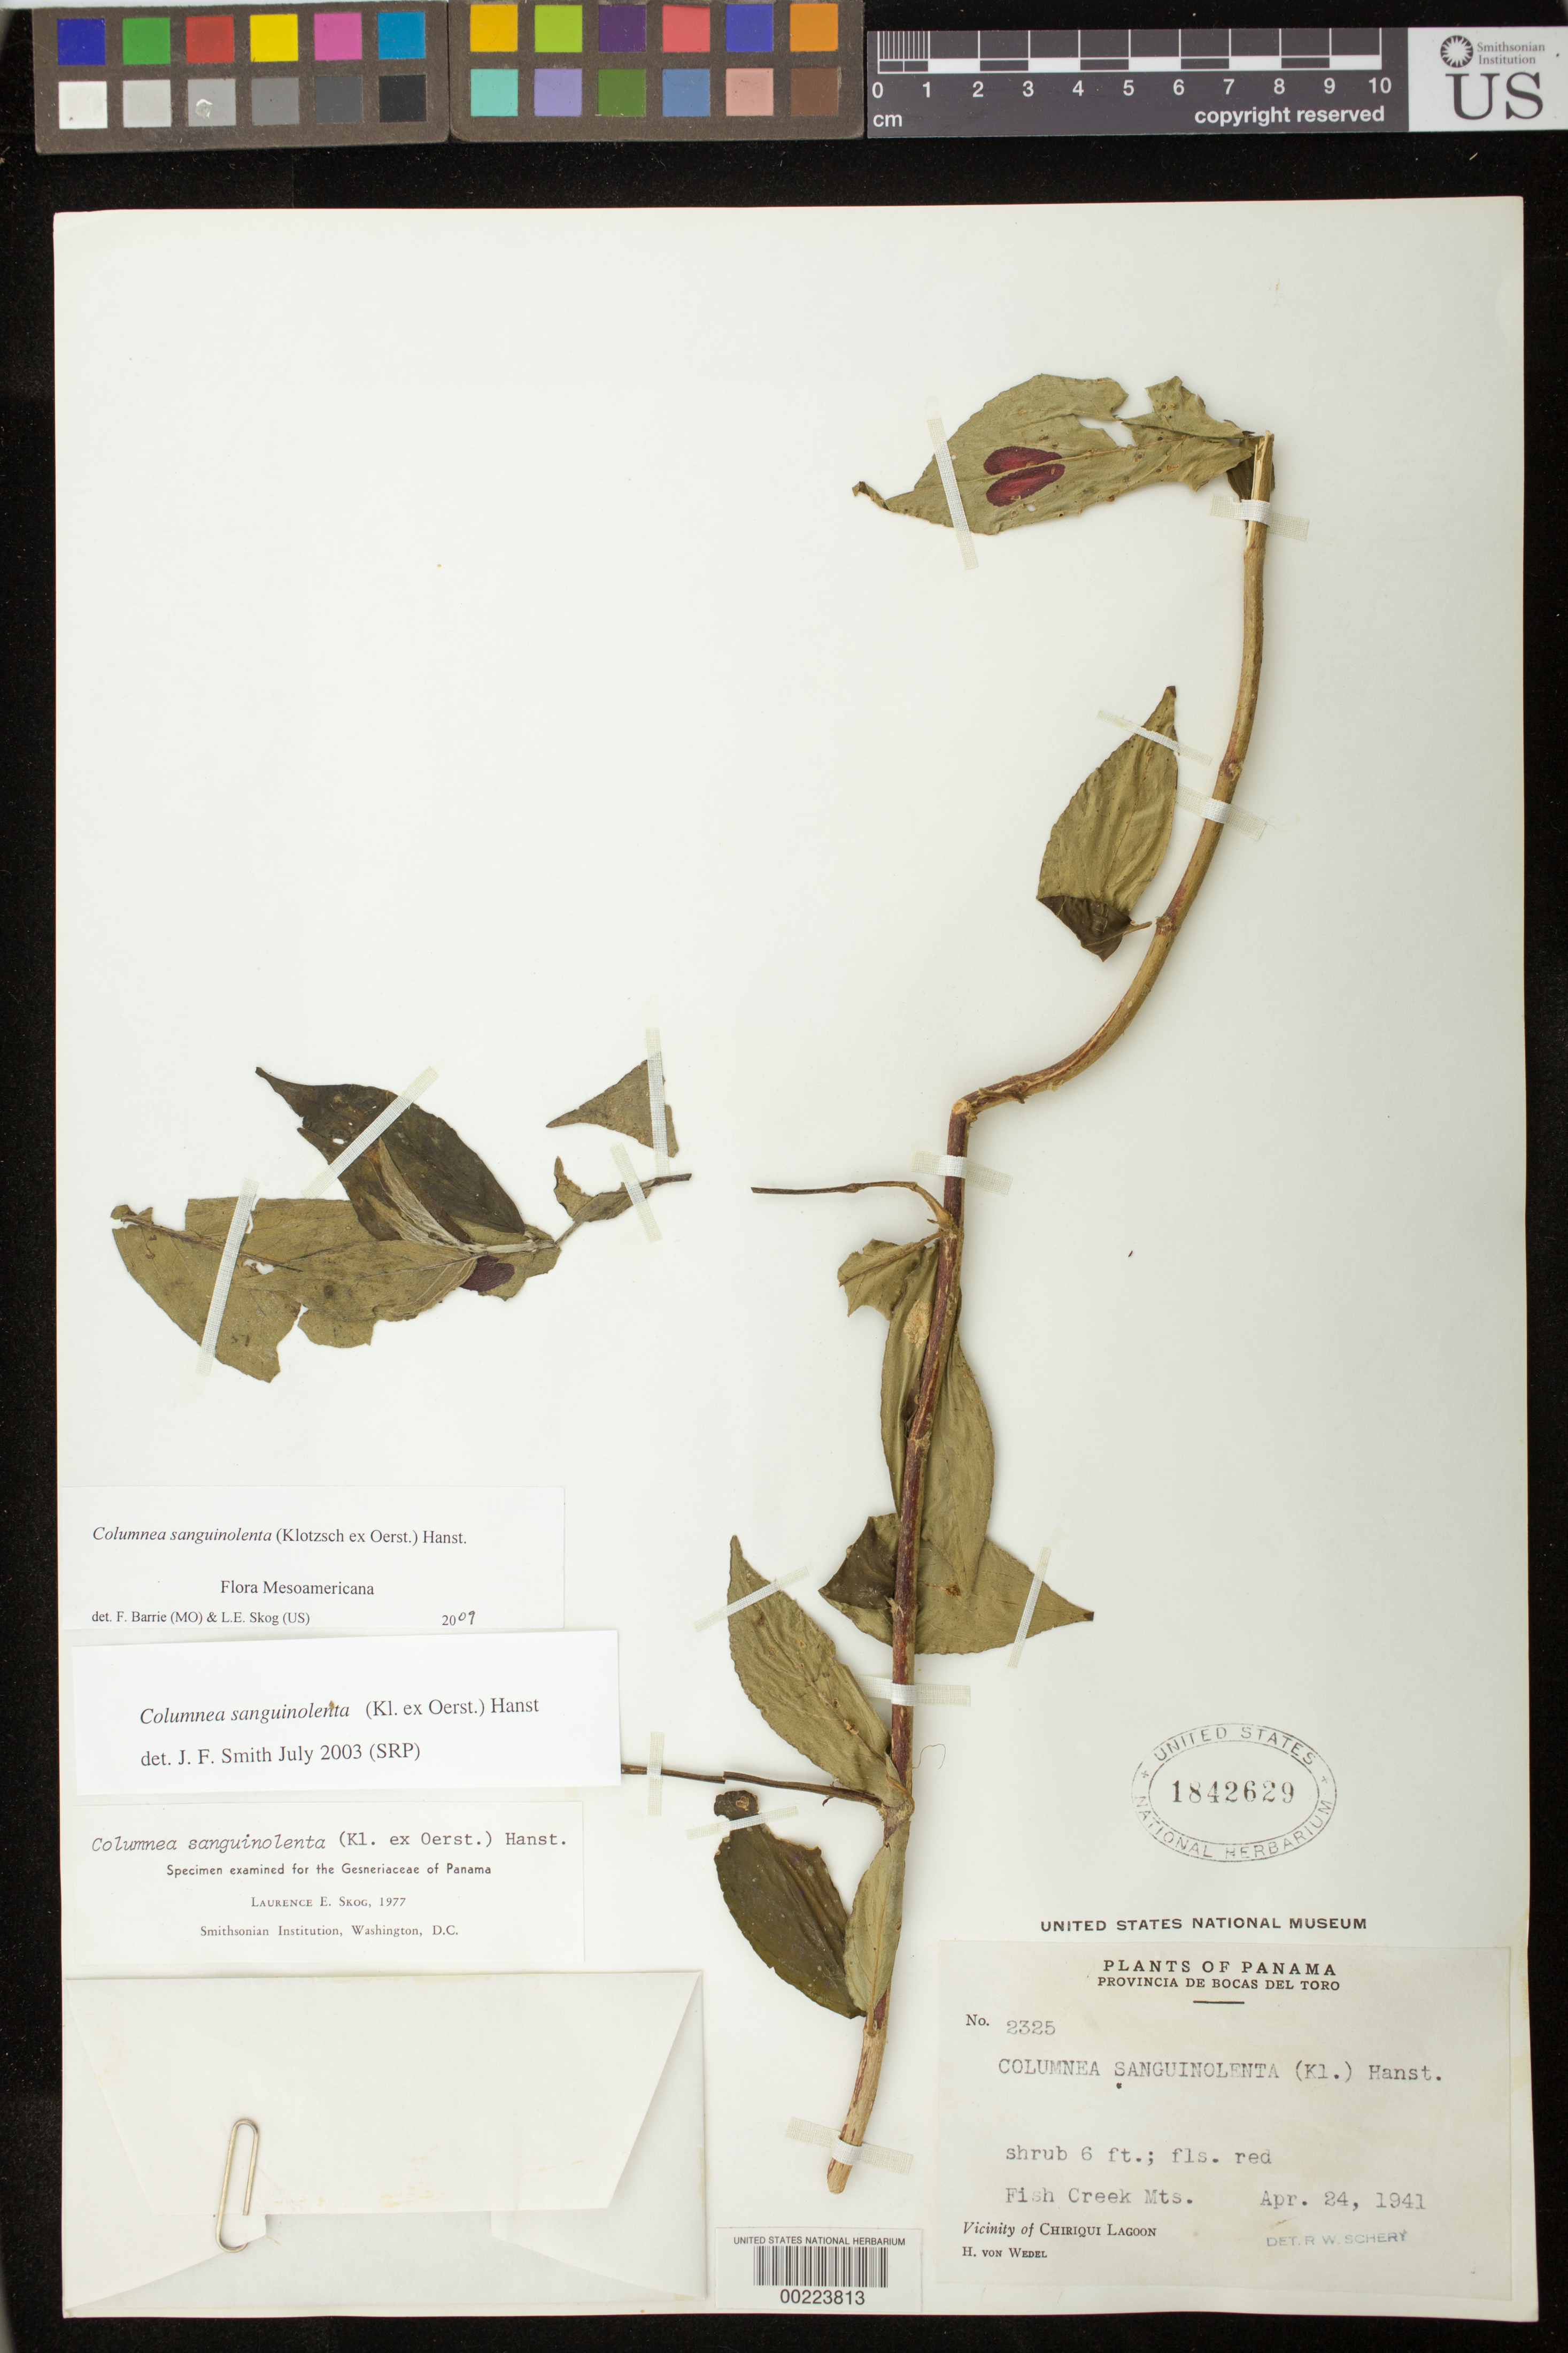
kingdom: Plantae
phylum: Tracheophyta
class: Magnoliopsida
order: Lamiales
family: Gesneriaceae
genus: Columnea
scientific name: Columnea sanguinolenta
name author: (Klotzsch ex Oerst.) Hanst.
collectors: H. von Wedel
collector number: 2325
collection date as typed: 24 Apr 1941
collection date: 1941-04-24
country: Panama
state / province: Bocas del Toro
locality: Vicinity of Chiriqui Lagoon, Fish Creek Mts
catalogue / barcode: US 1842629